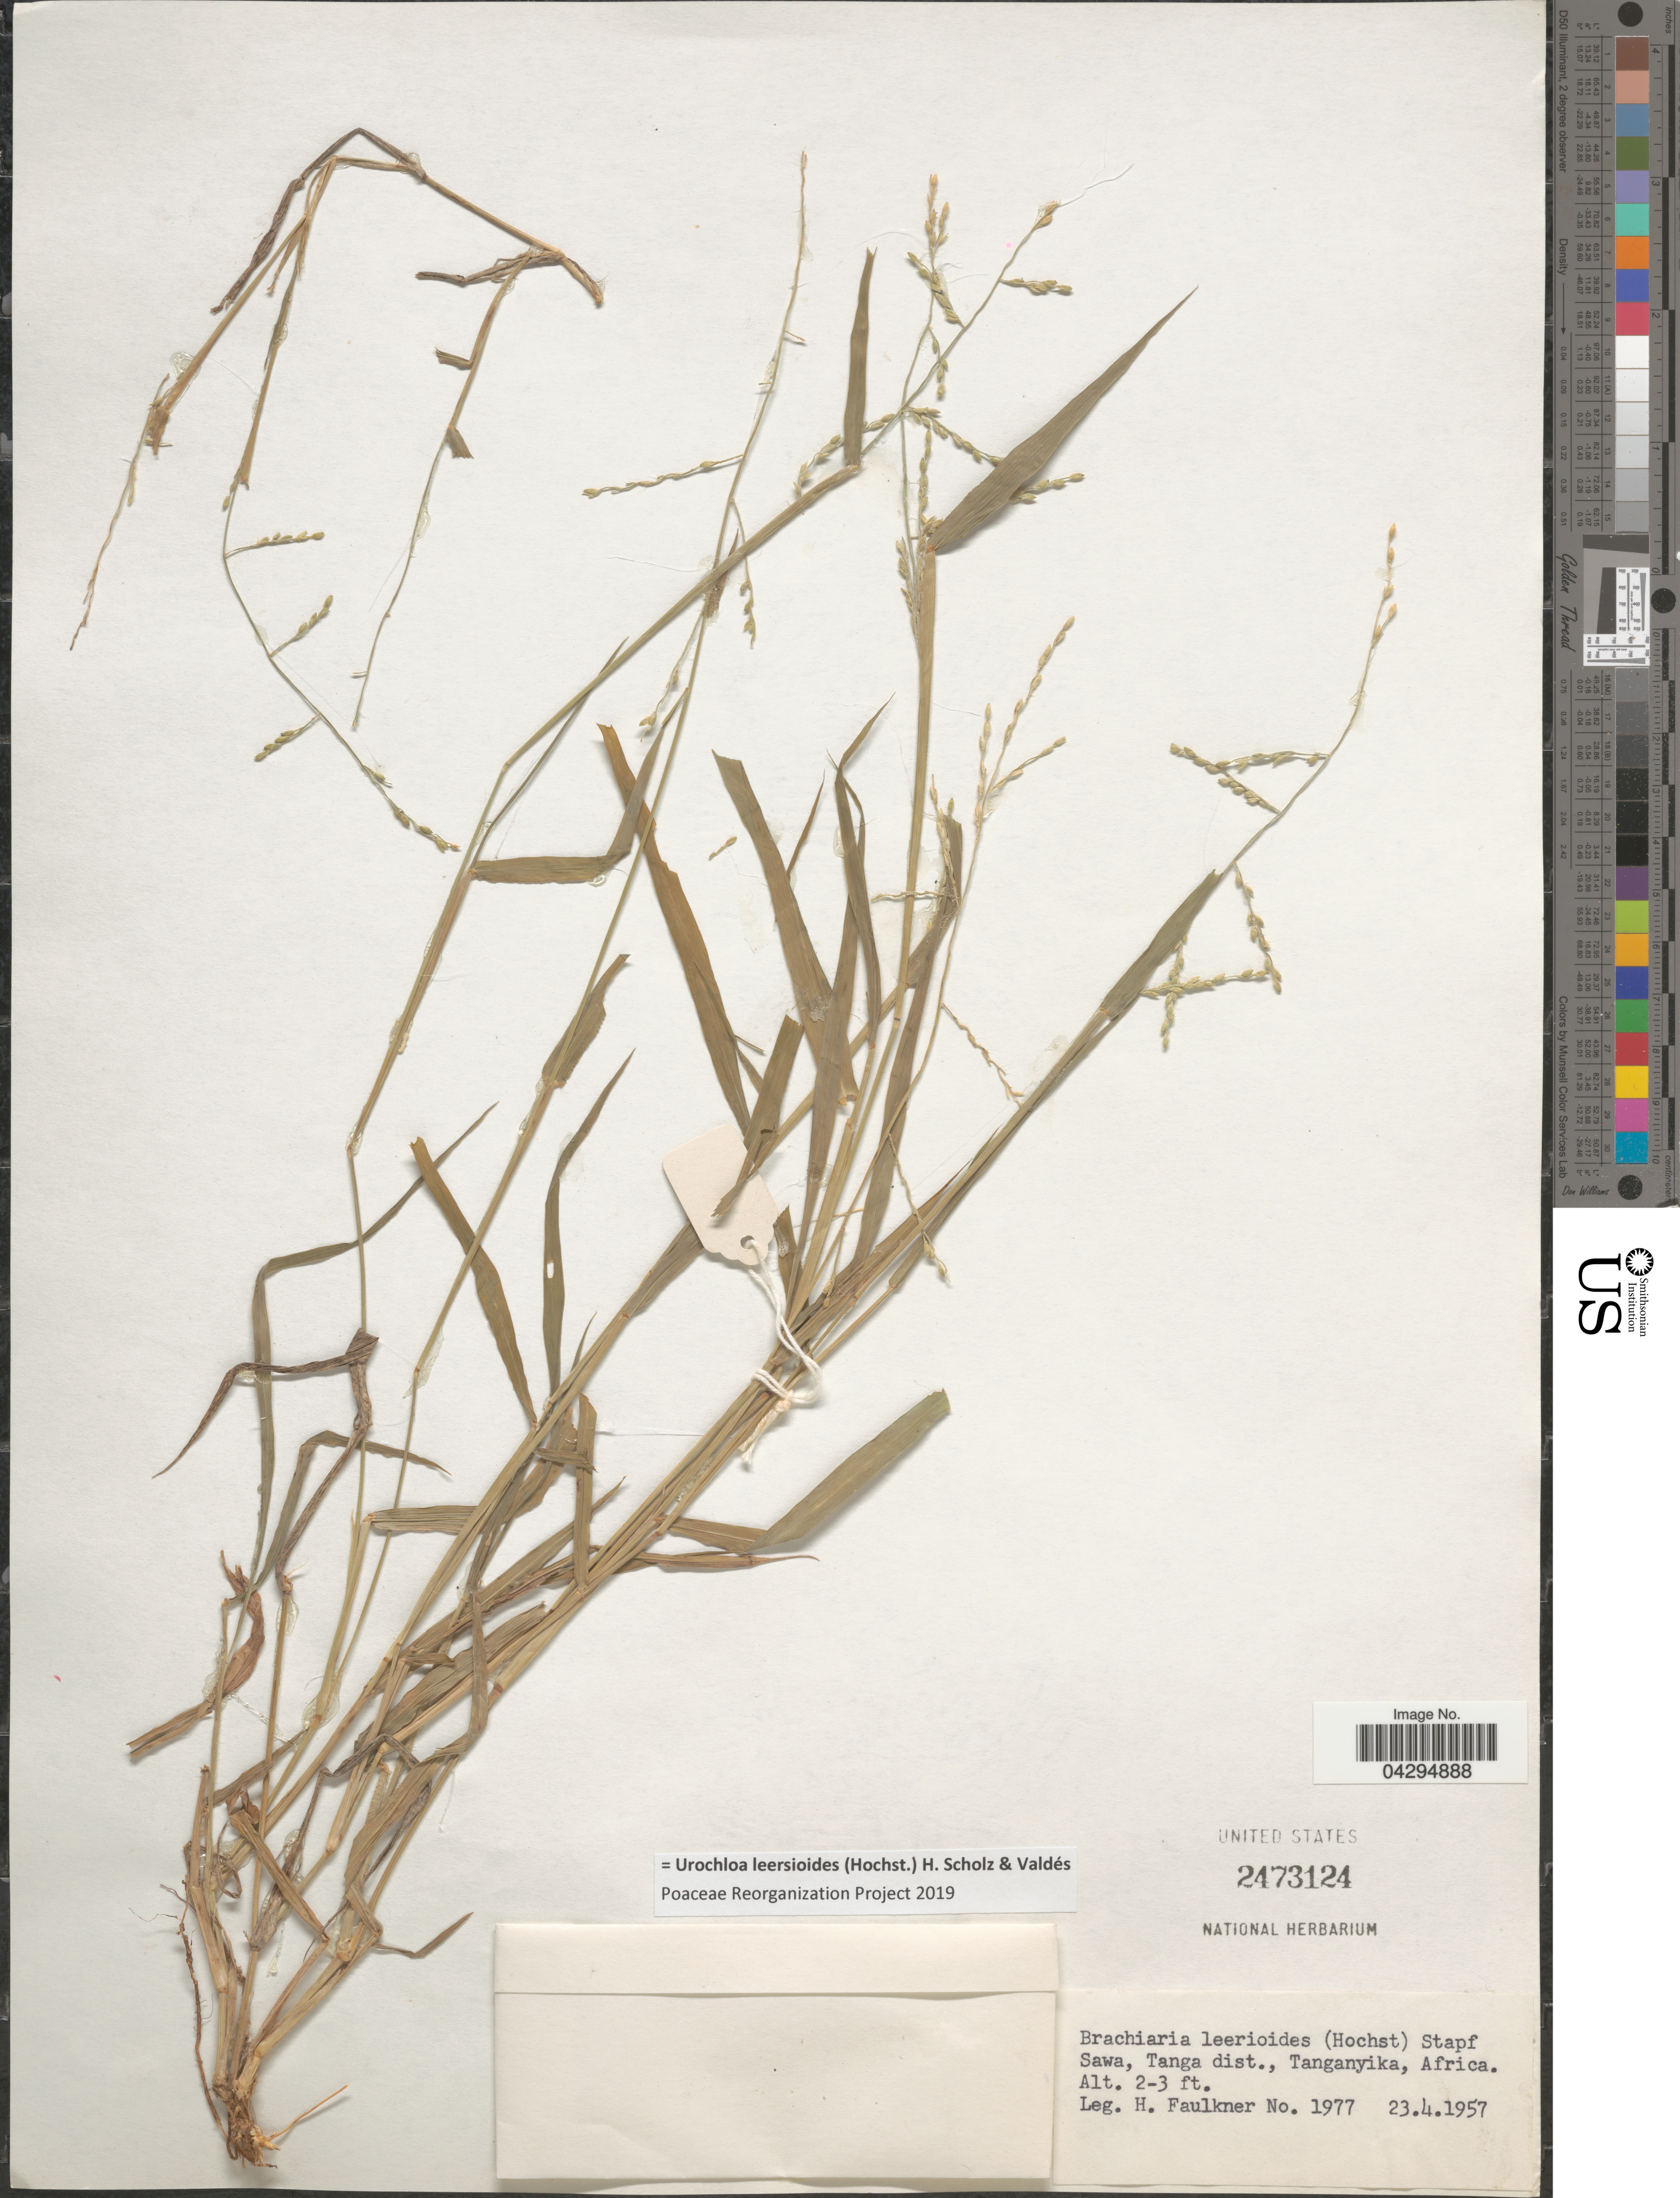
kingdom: Plantae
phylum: Tracheophyta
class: Liliopsida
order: Poales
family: Poaceae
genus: Urochloa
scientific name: Urochloa leersioides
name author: (Hochst.) H. Scholz & Valdés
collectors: H. Faulkner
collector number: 1977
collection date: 1957-04-23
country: Tanzania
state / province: Tanga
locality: Sawa, Tanga dist., Tanganyika.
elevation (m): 1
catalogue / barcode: US 2473124